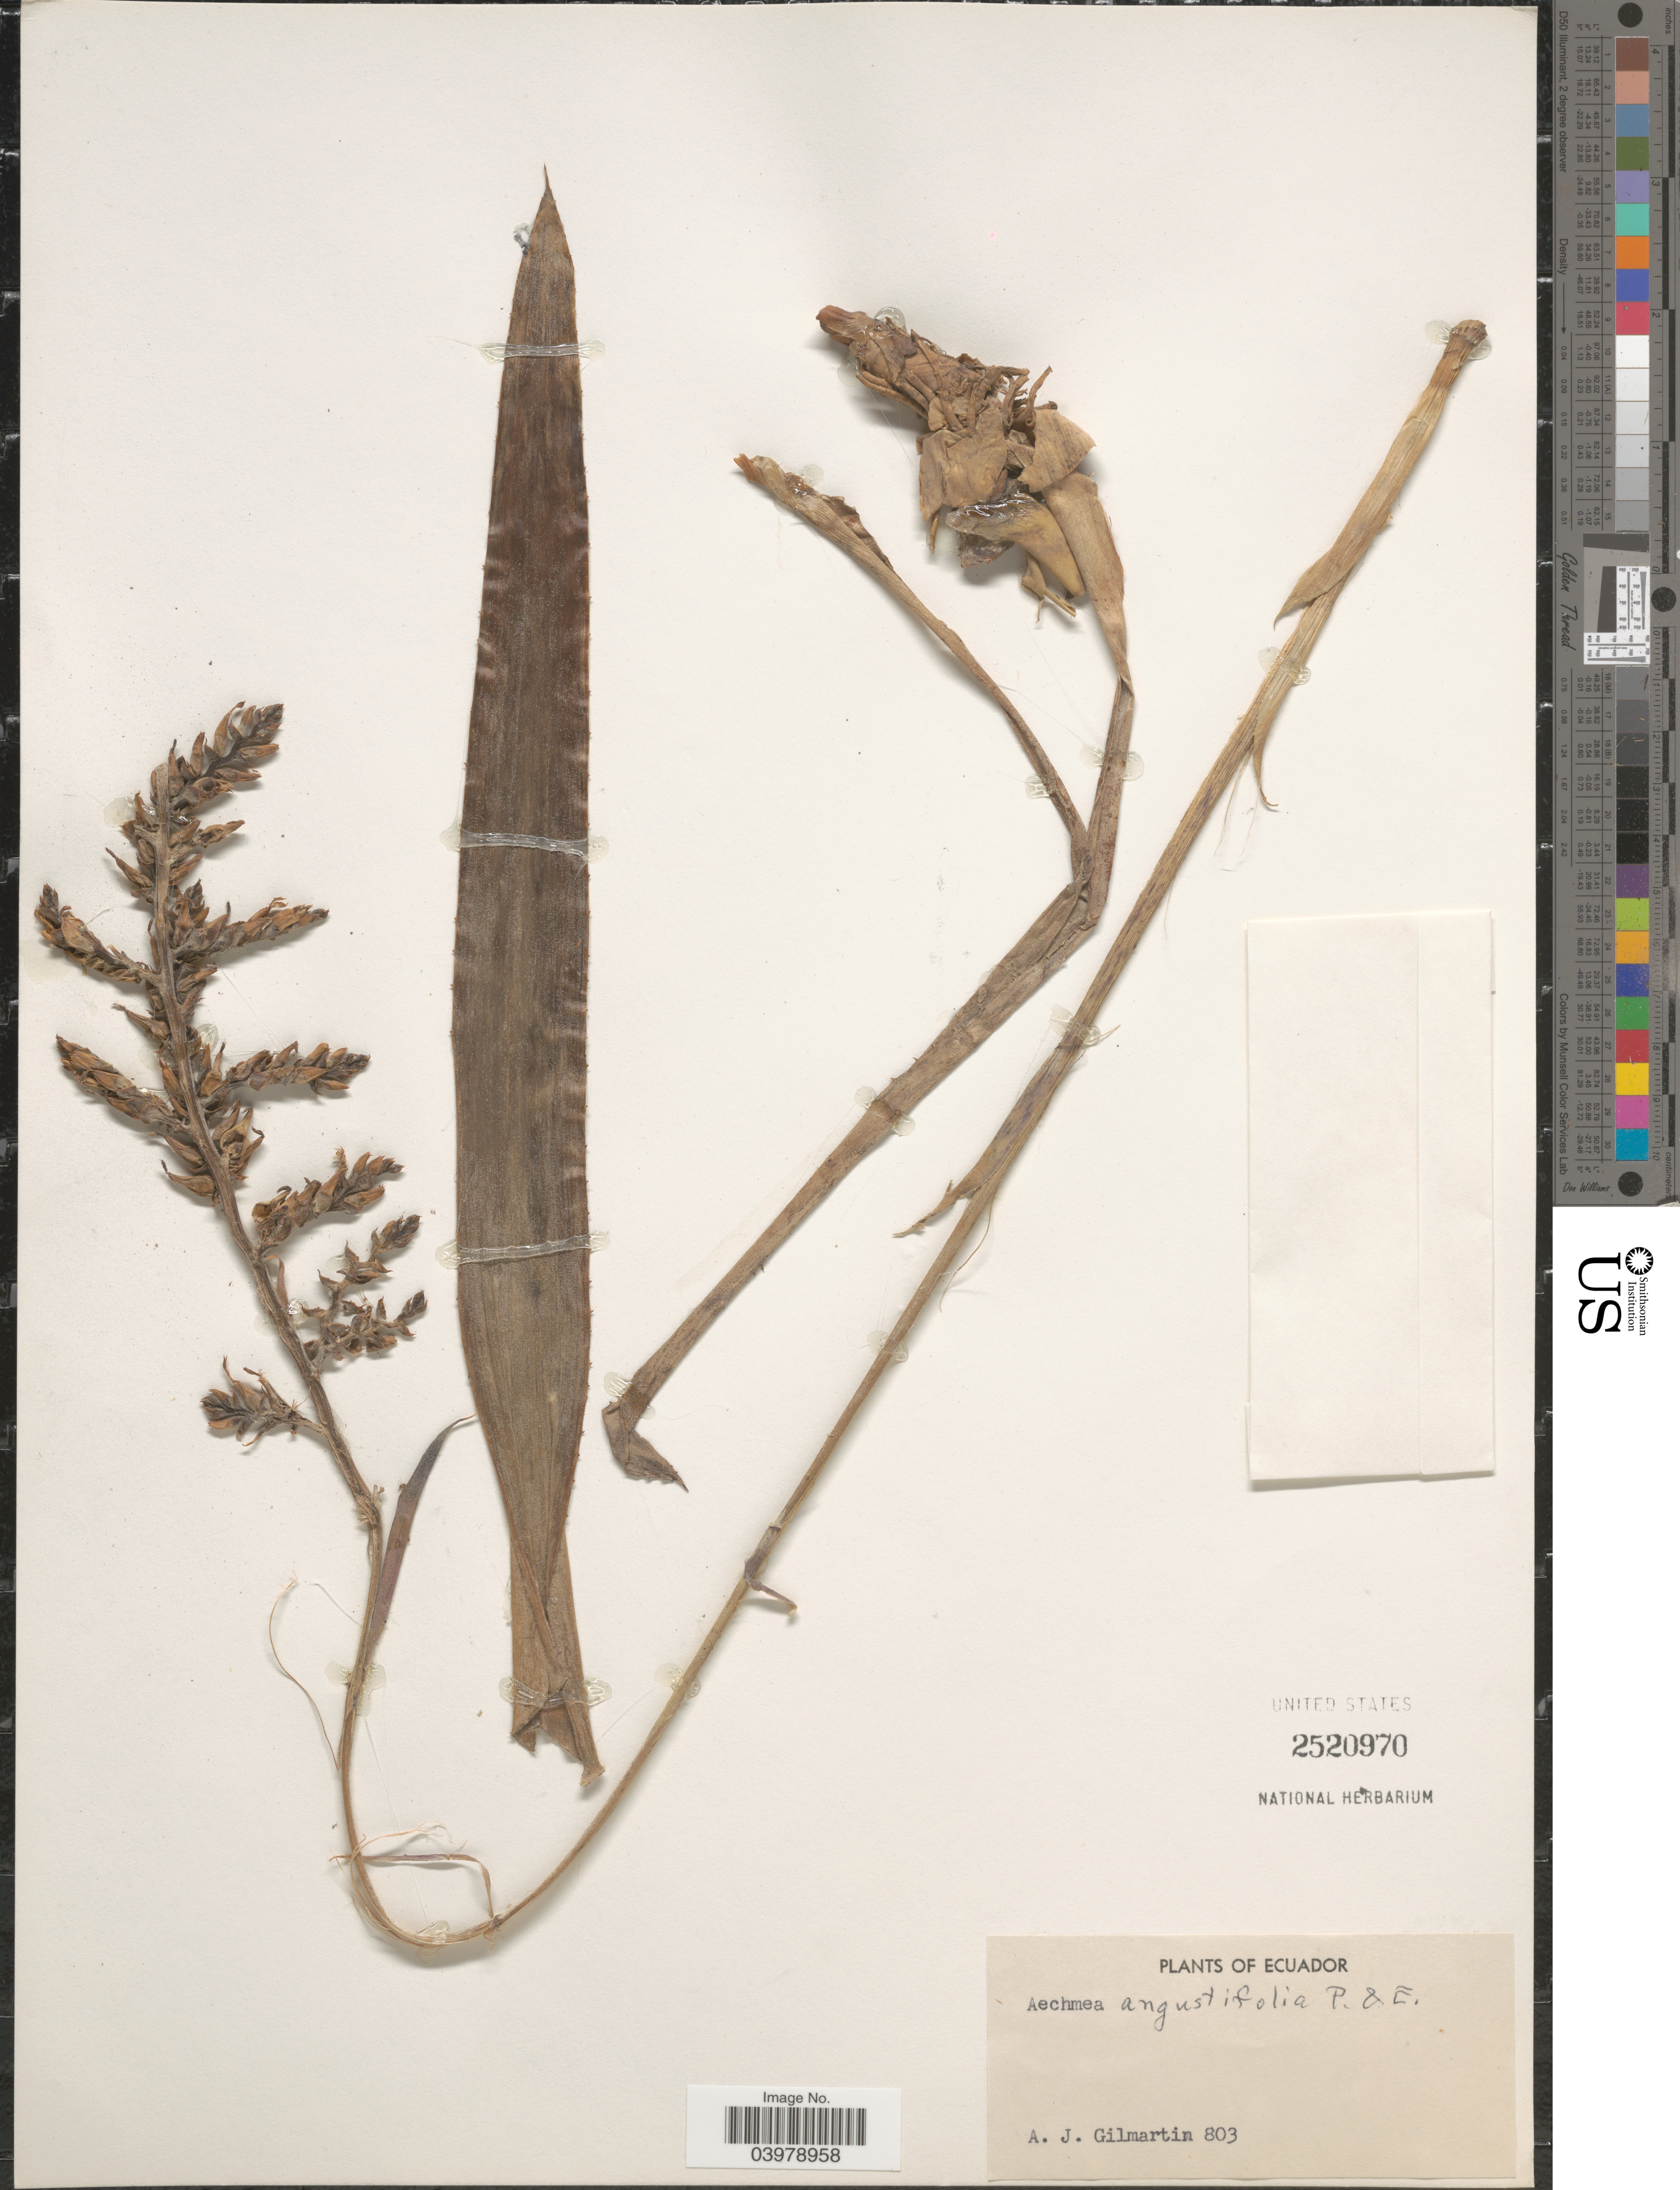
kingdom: Plantae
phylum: Tracheophyta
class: Liliopsida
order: Poales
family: Bromeliaceae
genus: Aechmea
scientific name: Aechmea angustifolia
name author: Poepp. & Endl.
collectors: A. J. Gilmartin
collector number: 803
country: Ecuador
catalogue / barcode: US 2520970